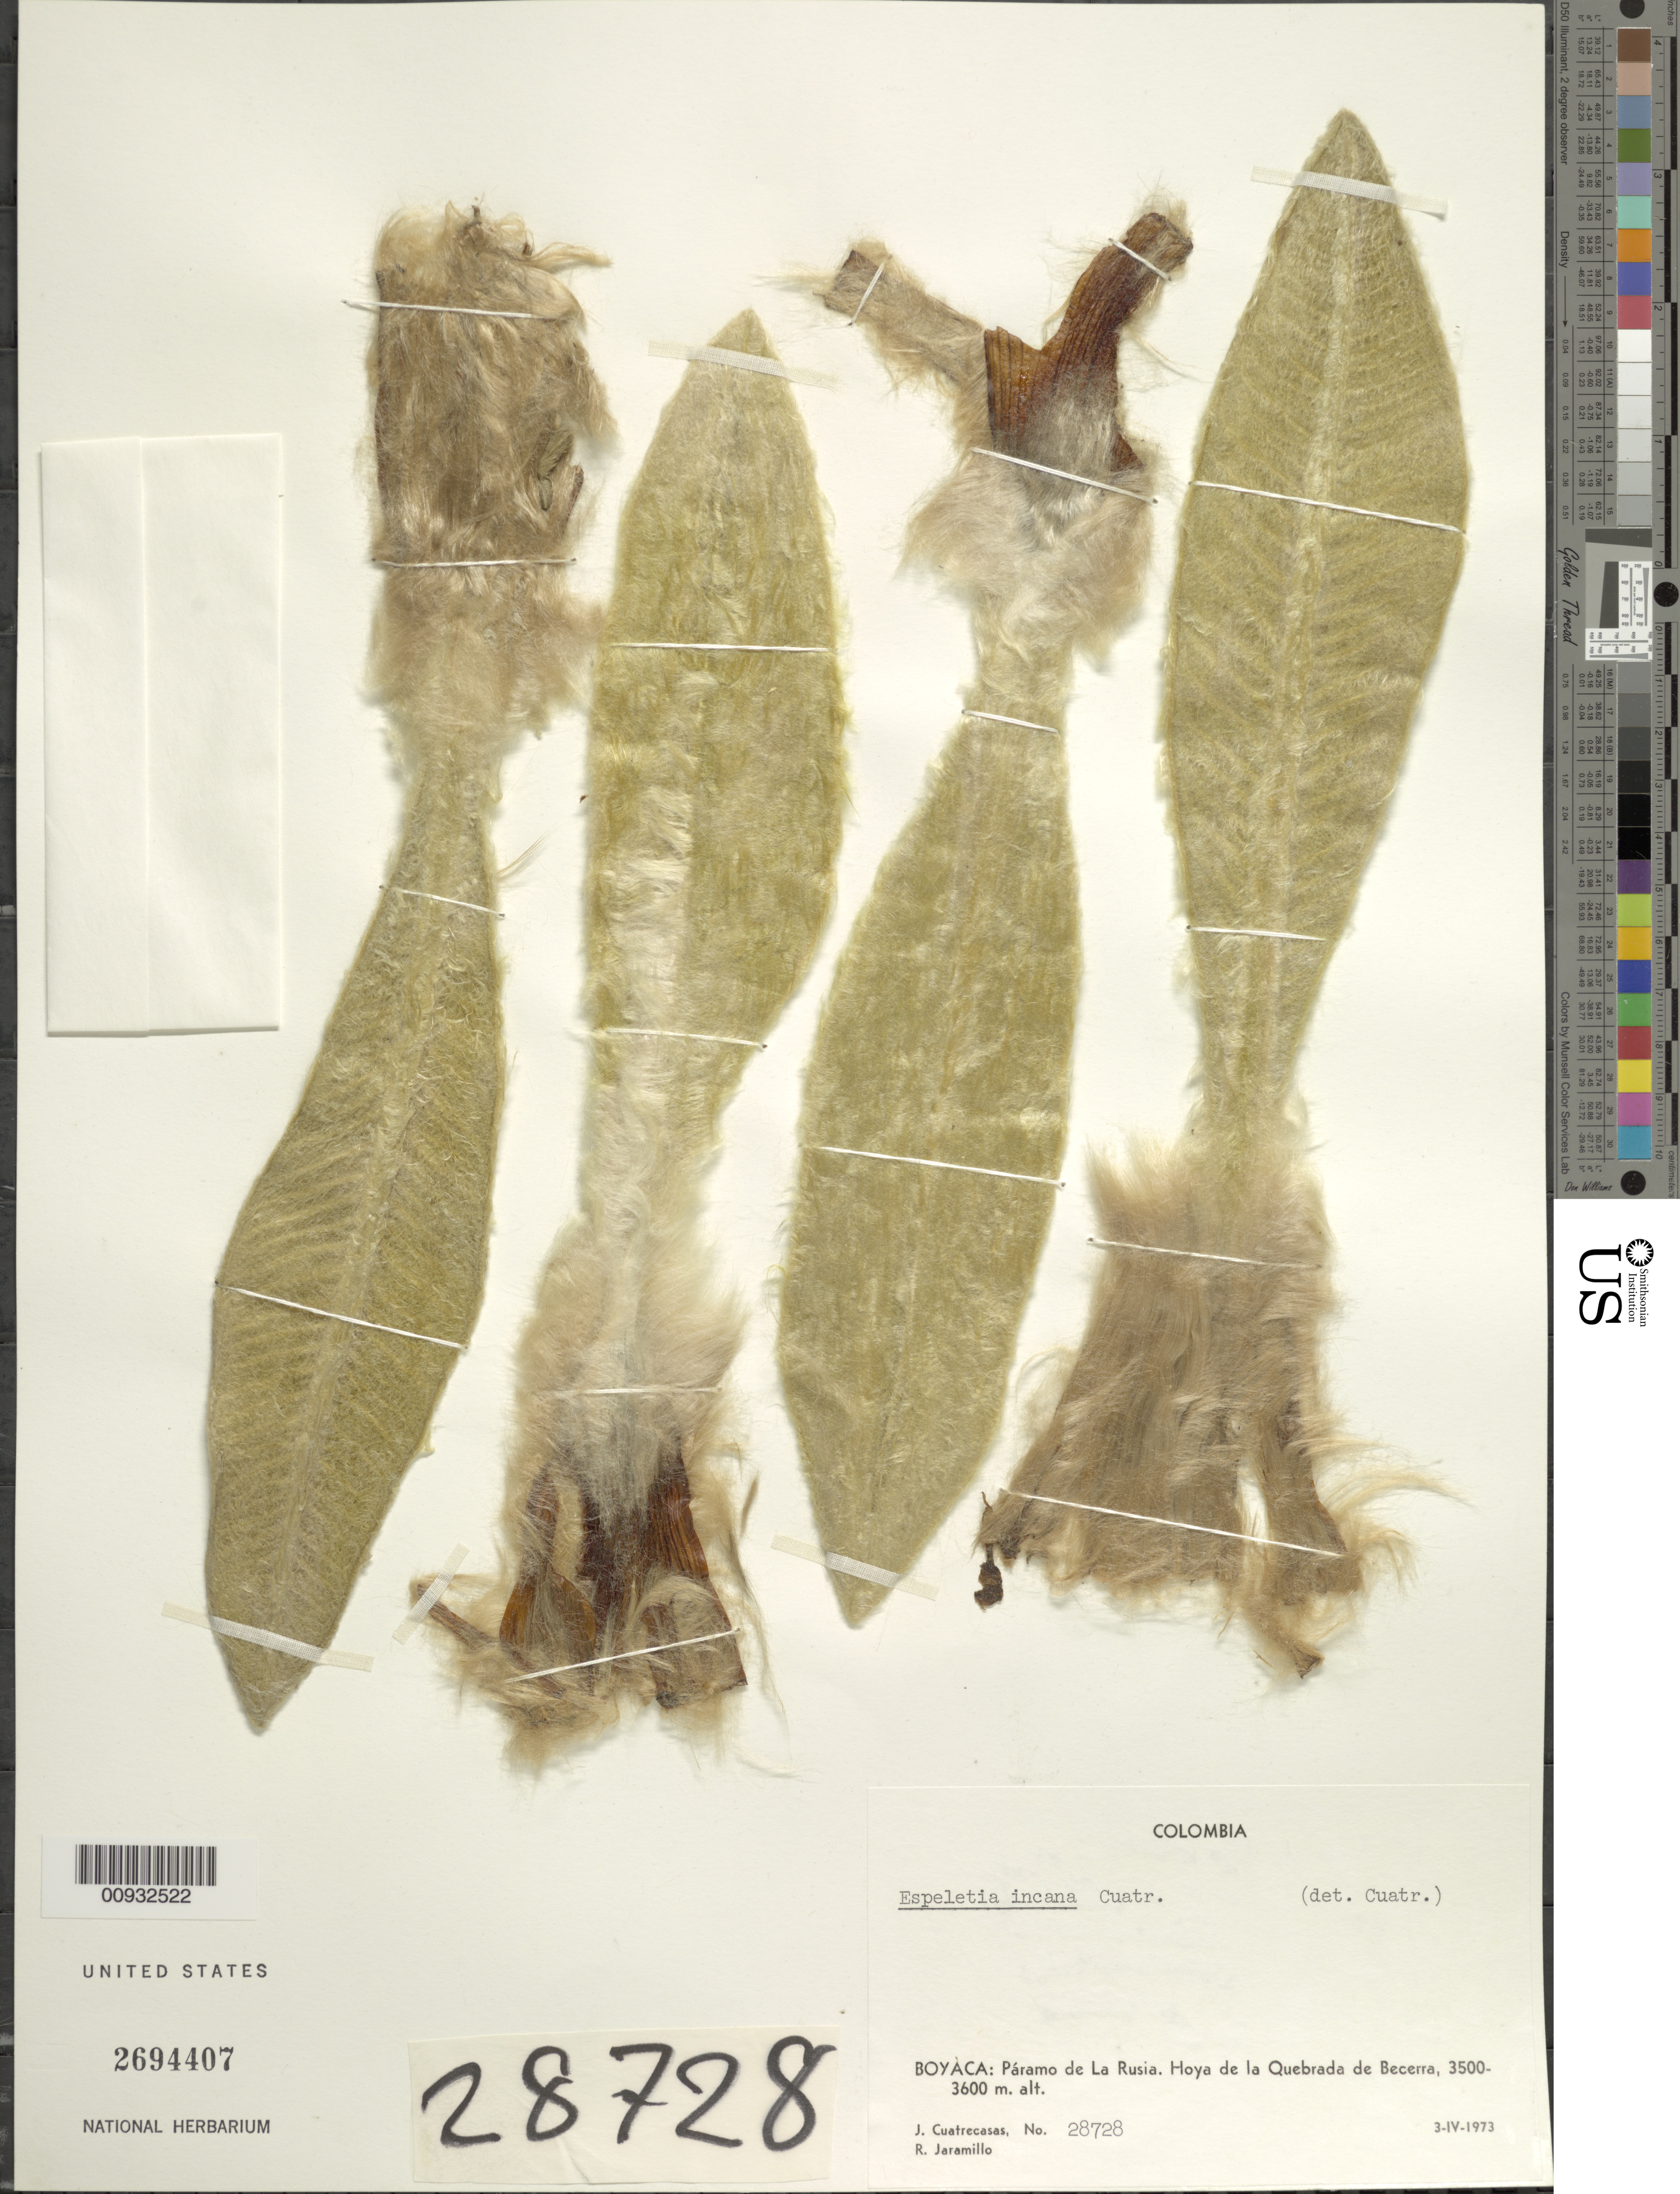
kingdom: Plantae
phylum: Tracheophyta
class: Magnoliopsida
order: Asterales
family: Asteraceae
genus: Espeletia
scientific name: Espeletia incana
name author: Cuatrec.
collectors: J. Cuatrecasas & R. Jaramillo M.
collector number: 28728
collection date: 1973-04-03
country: Colombia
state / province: Boyacá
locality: P. de la Rusia. Hoya de la Quebrada de Becerra.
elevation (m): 3500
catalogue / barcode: US 2694407